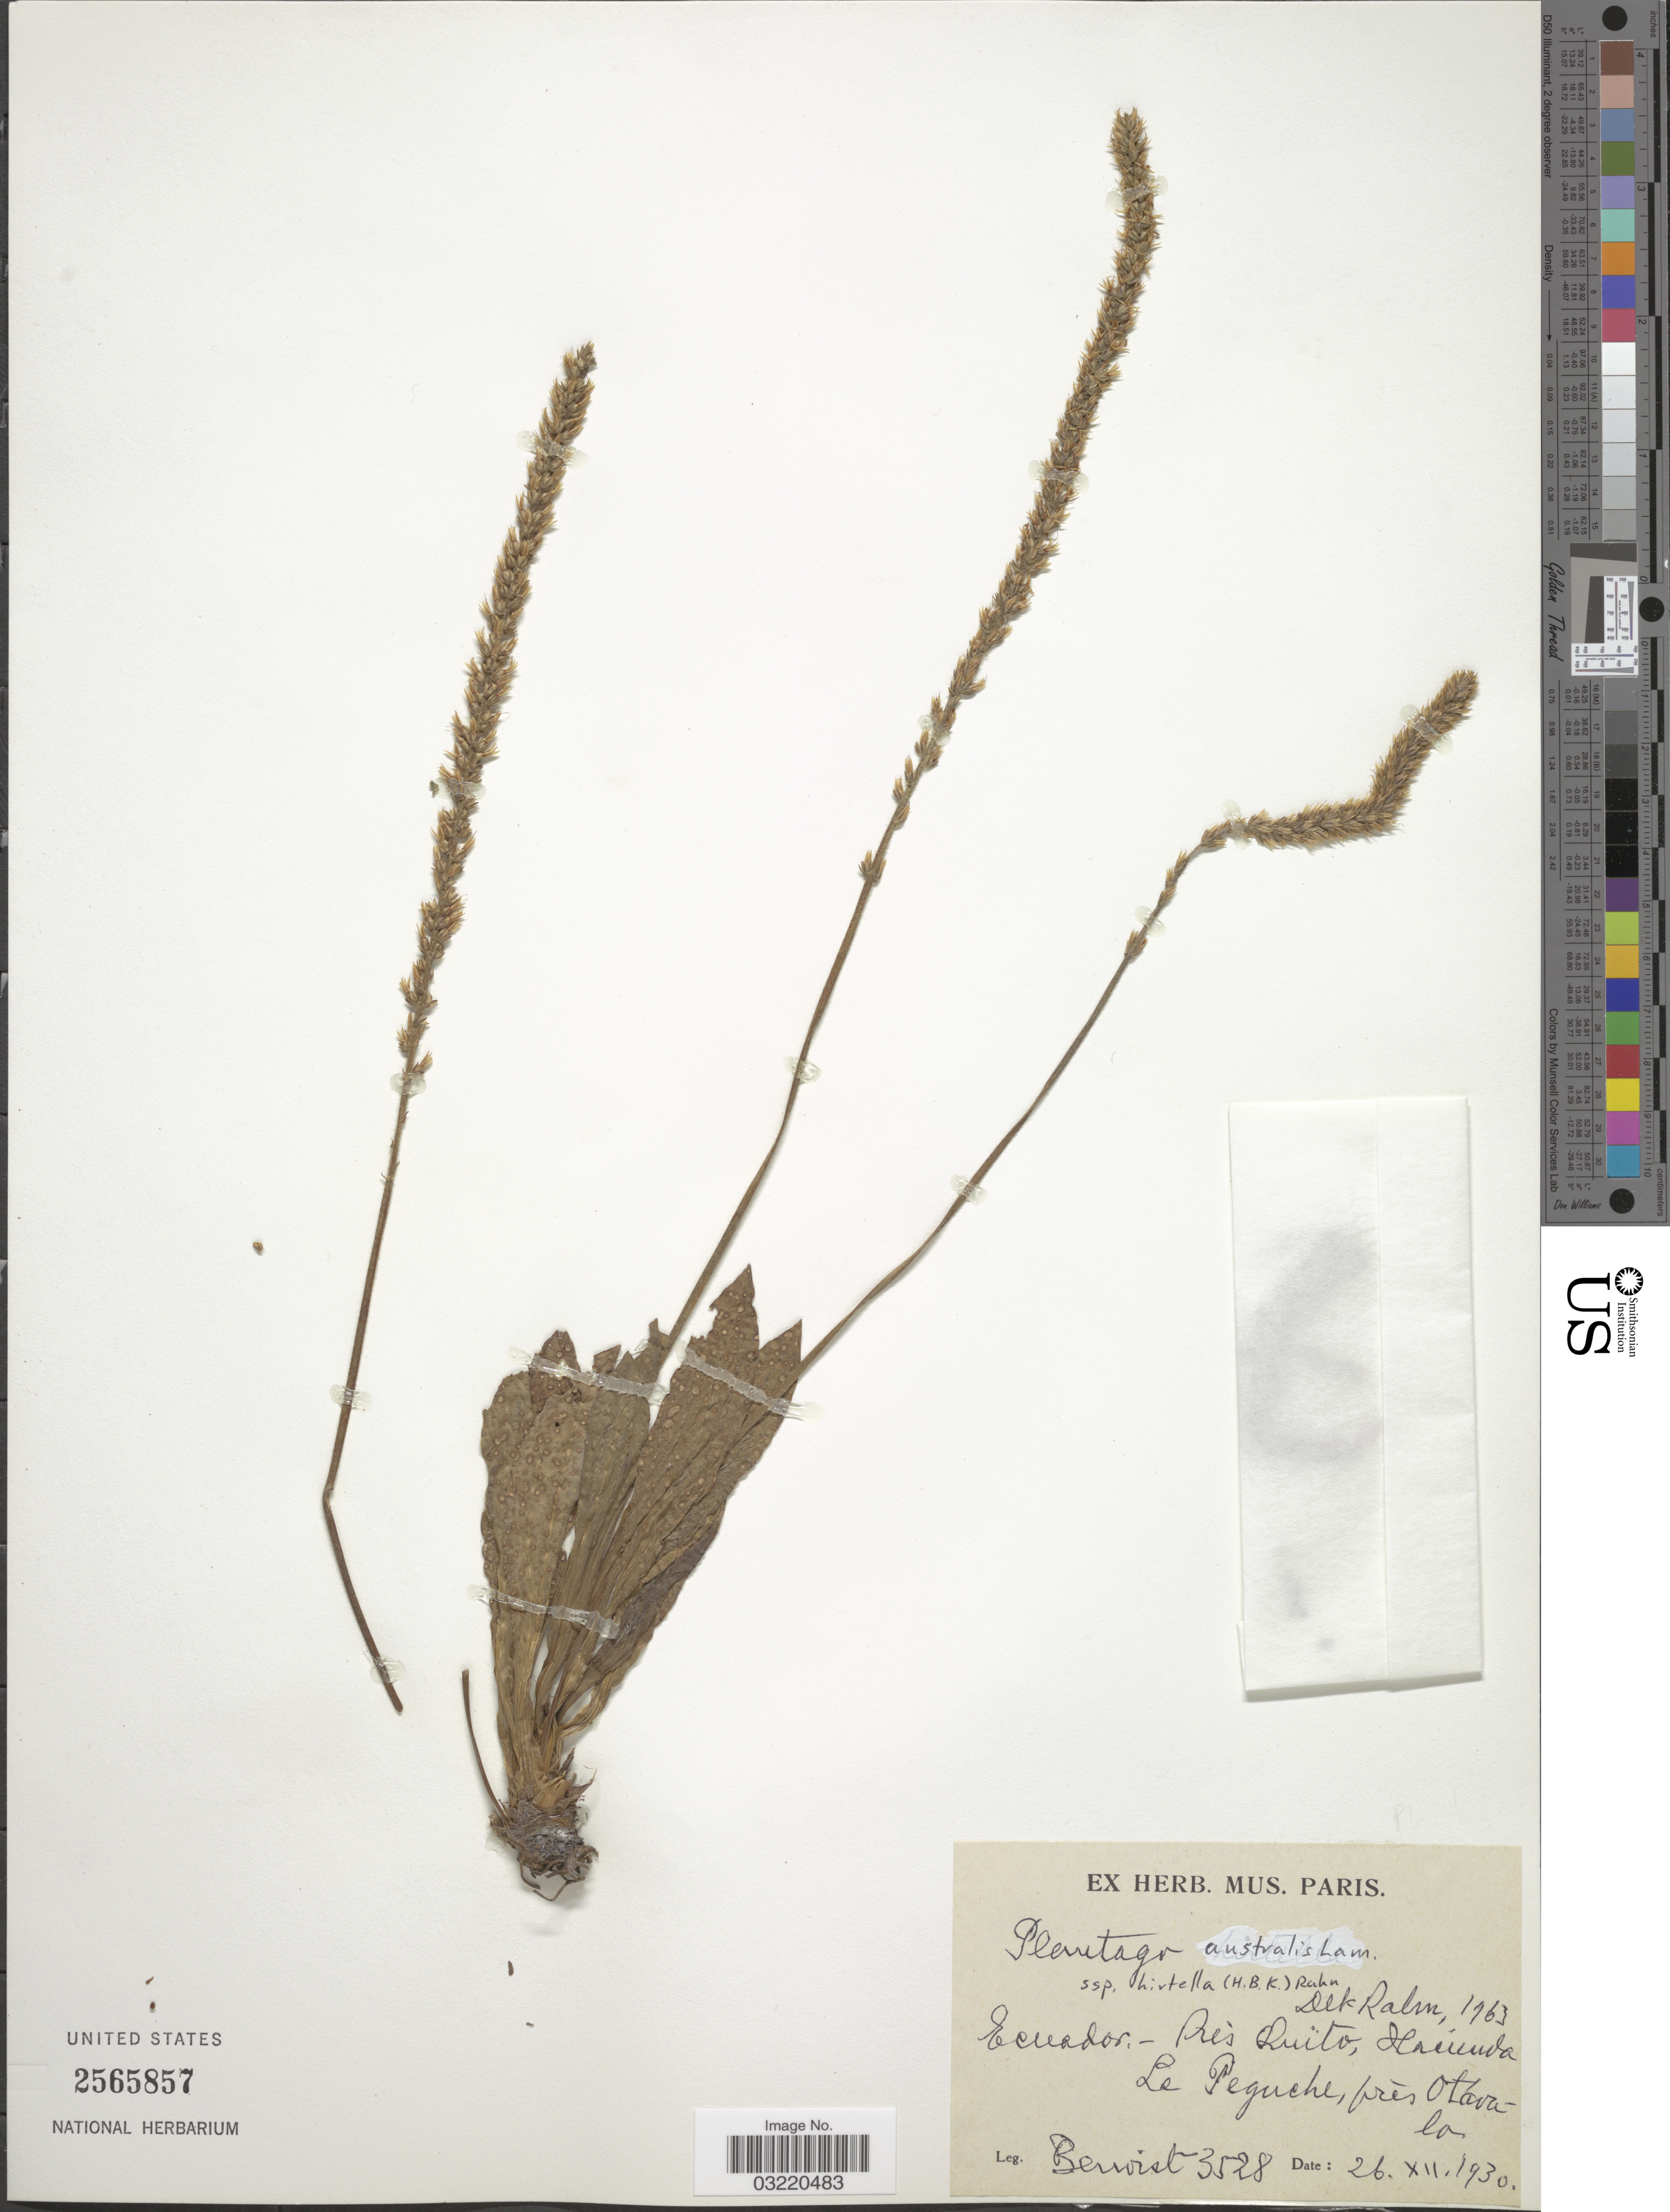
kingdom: Plantae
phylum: Tracheophyta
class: Magnoliopsida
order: Lamiales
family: Plantaginaceae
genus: Plantago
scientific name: Plantago australis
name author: Lam.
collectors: -- Benoist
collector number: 3528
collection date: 1930-12-26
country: Ecuador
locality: Près Quito, Hacienda La Peguche, prés Otávalo.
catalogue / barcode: US 2565857